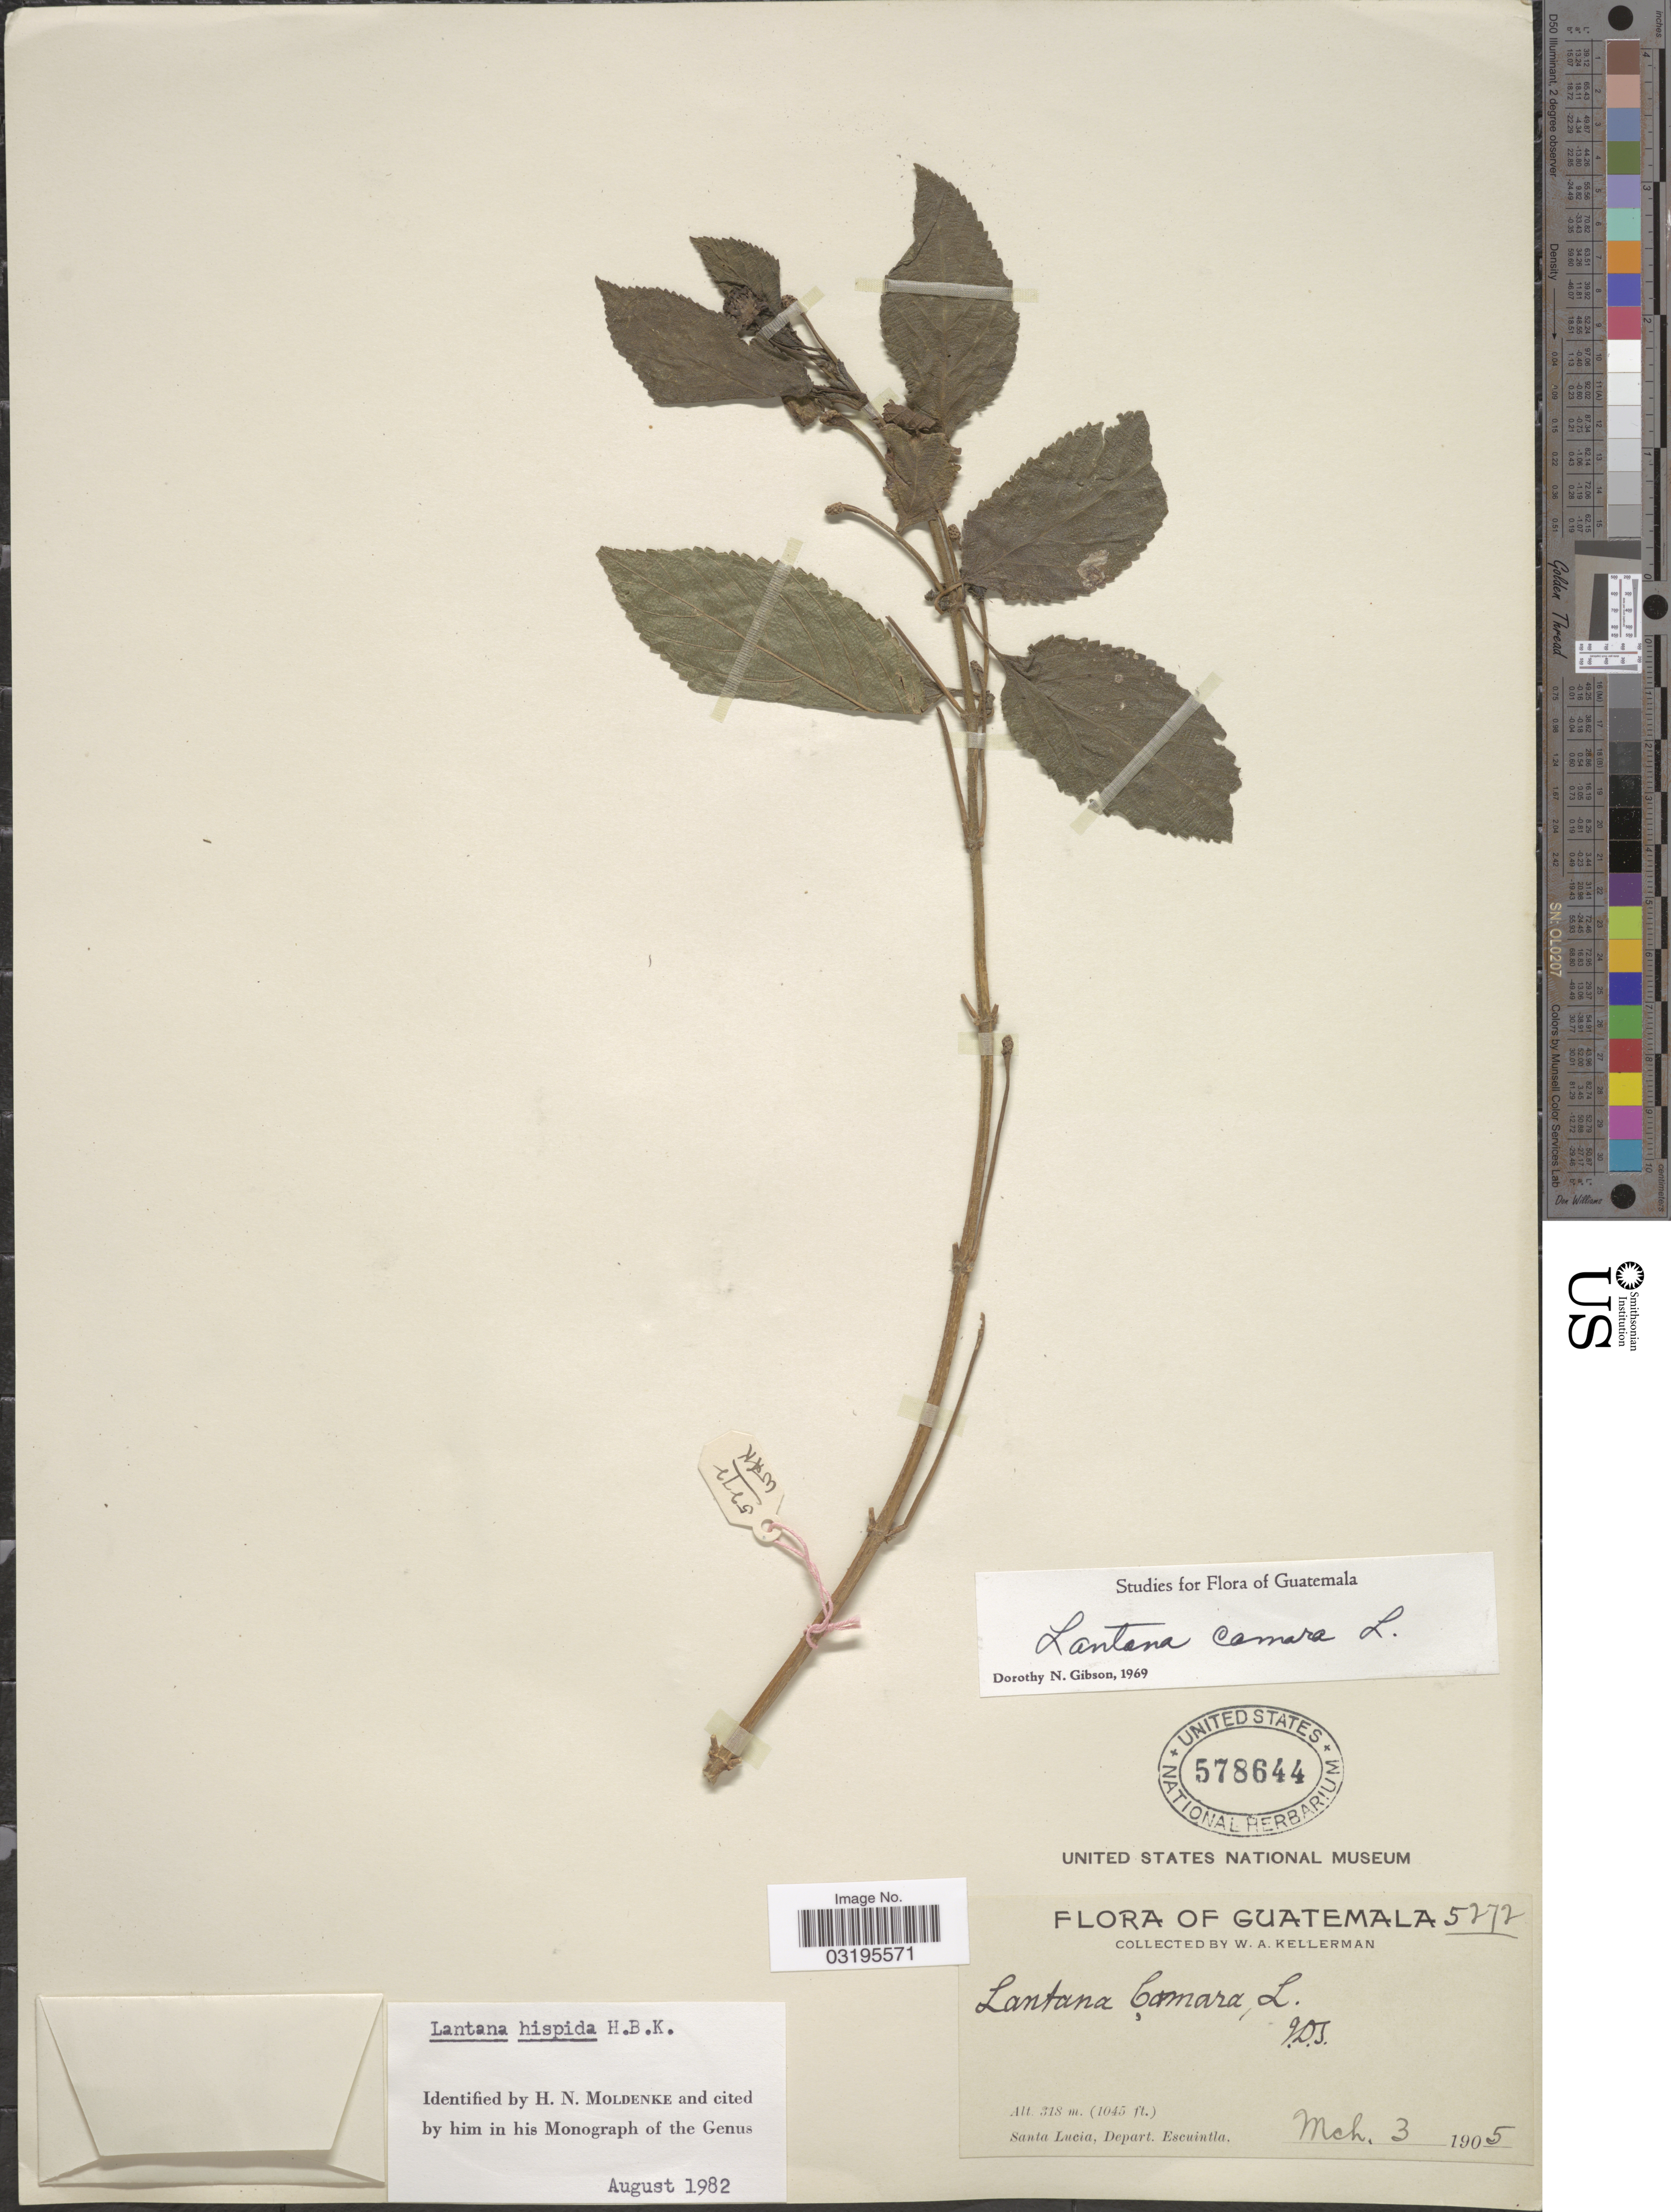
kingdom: Plantae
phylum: Tracheophyta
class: Magnoliopsida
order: Lamiales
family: Verbenaceae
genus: Lantana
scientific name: Lantana hispida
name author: Kunth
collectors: W. Kellerman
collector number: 5272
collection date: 1905-03-03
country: Guatemala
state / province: Escuintla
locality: Santa Lucia, Depart. Escuintla.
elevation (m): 318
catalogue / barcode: US 278644